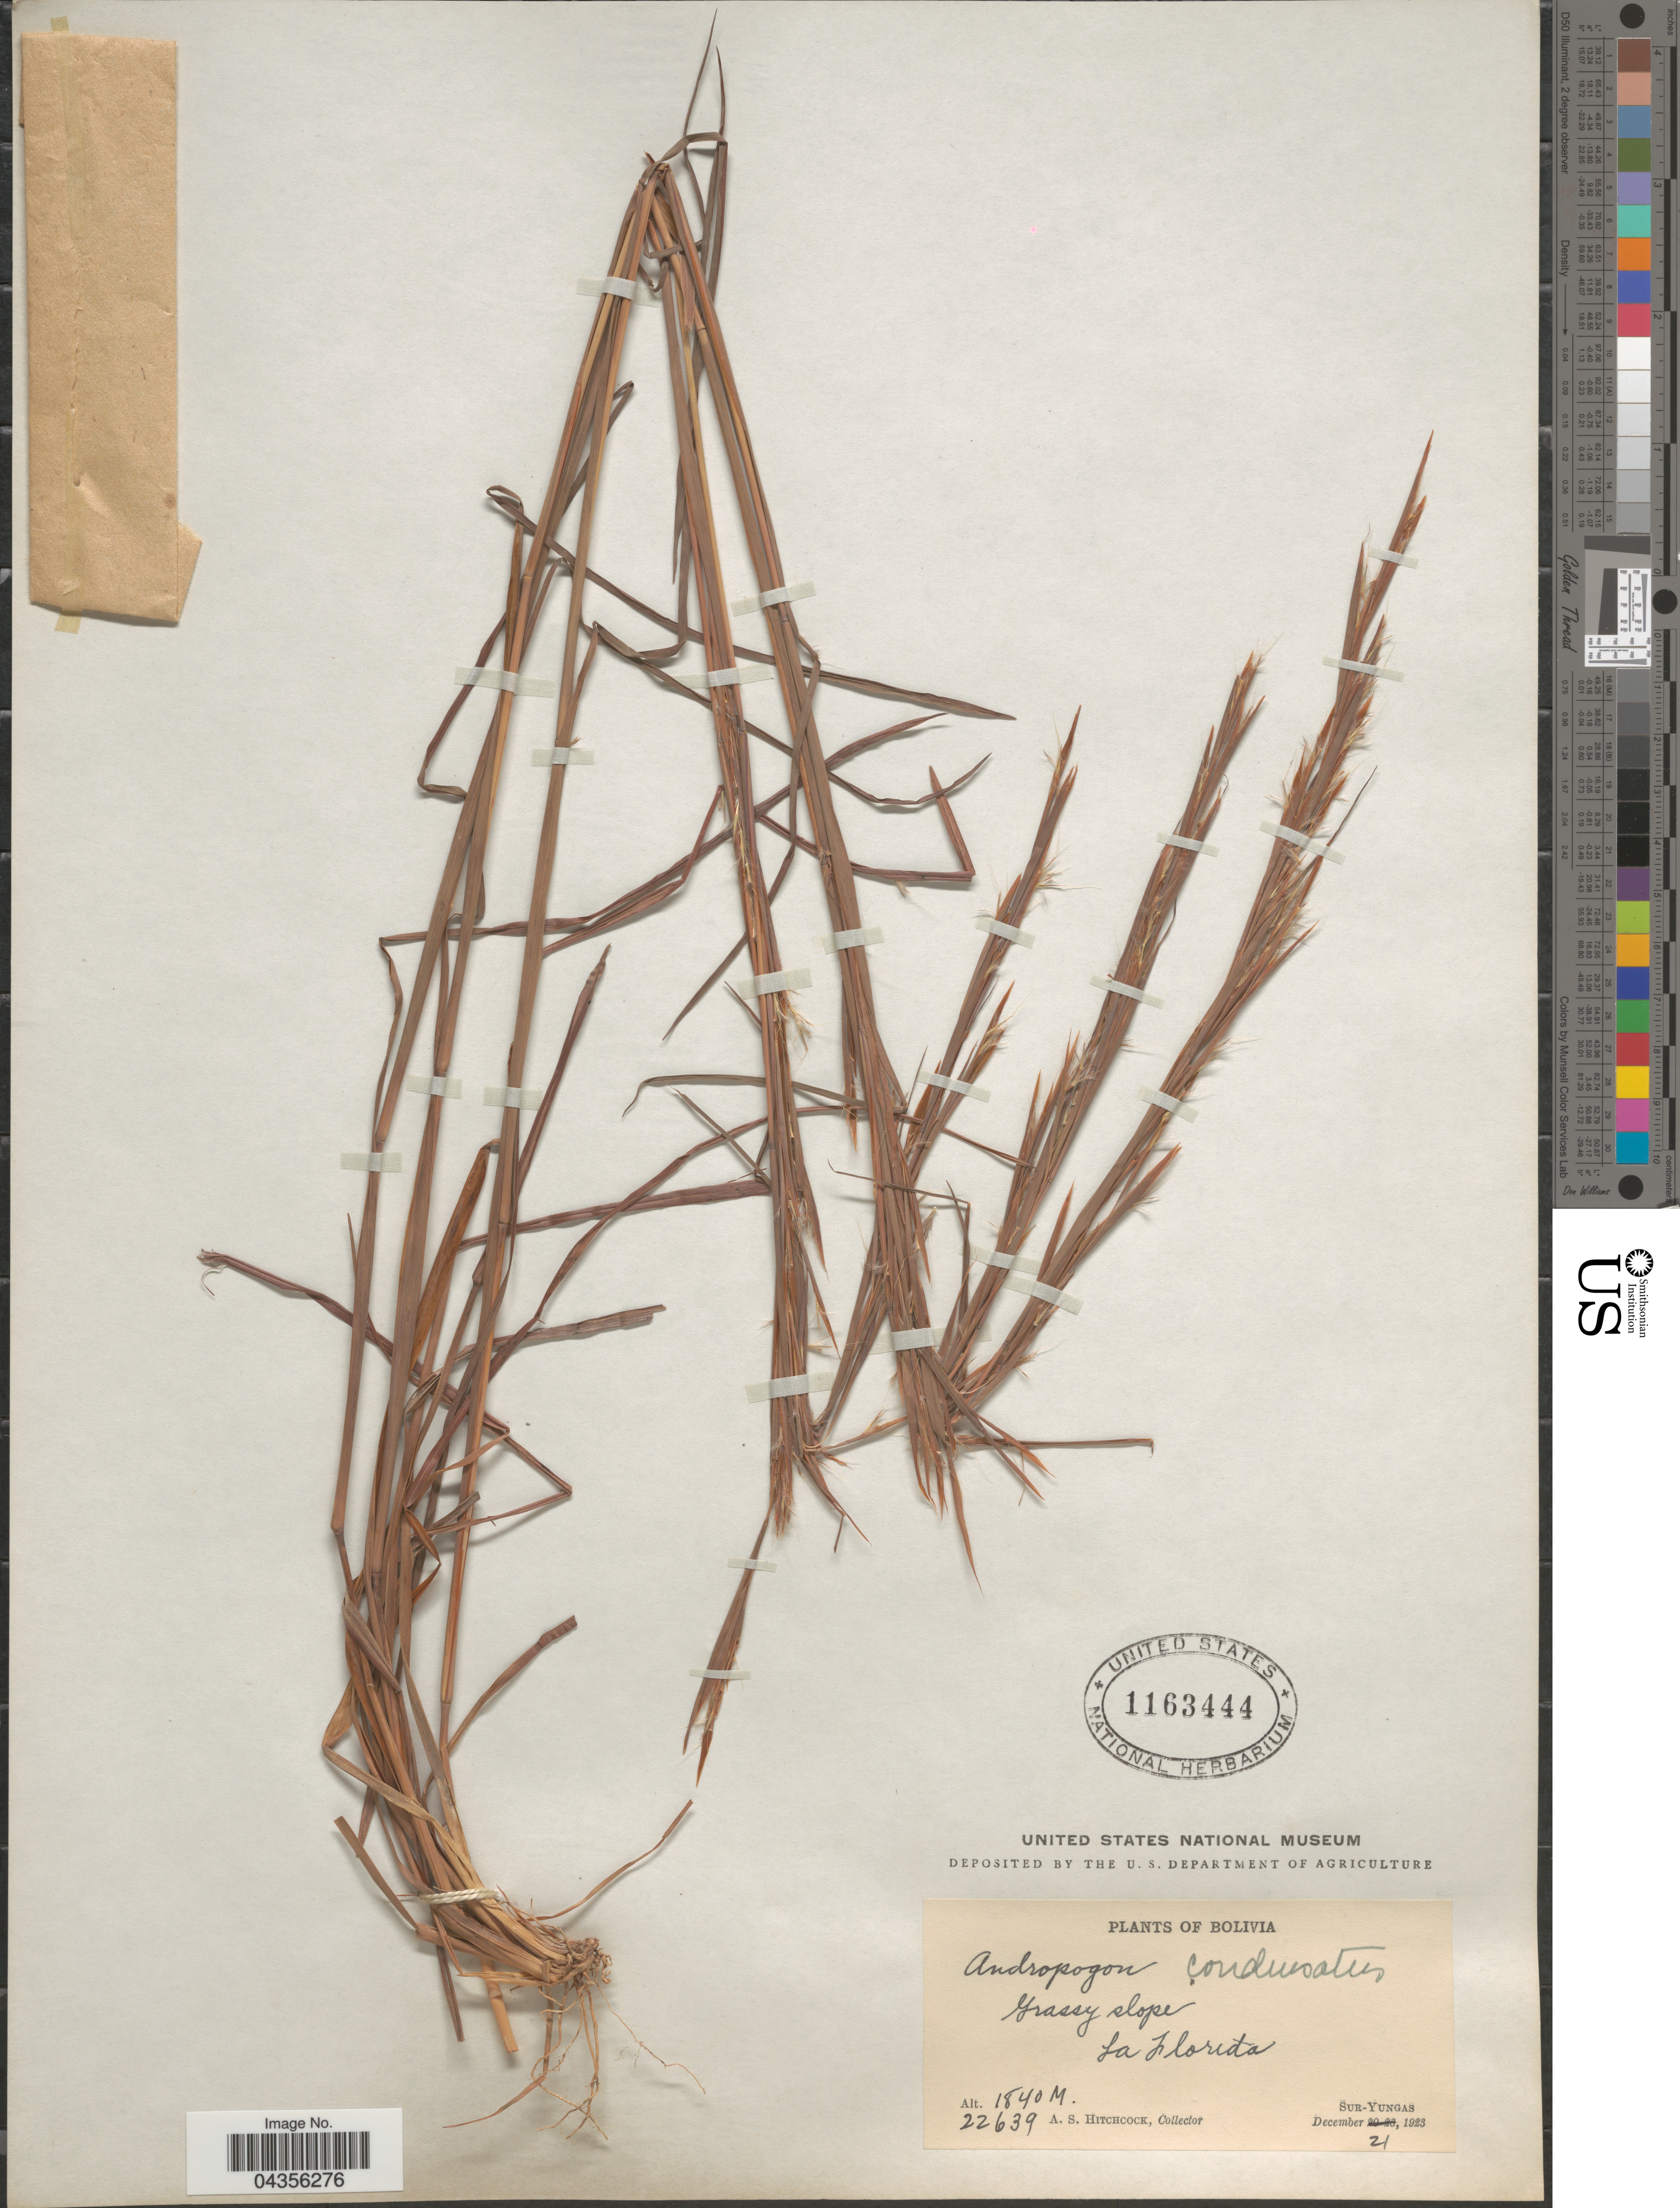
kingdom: Plantae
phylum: Tracheophyta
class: Liliopsida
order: Poales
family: Poaceae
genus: Schizachyrium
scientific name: Schizachyrium condensatum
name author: (Kunth) Nees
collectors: A. S. Hitchcock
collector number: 22639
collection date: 1923-12-21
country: Bolivia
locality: La Florida. Sur-Yungas.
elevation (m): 1840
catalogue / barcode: US 1163444